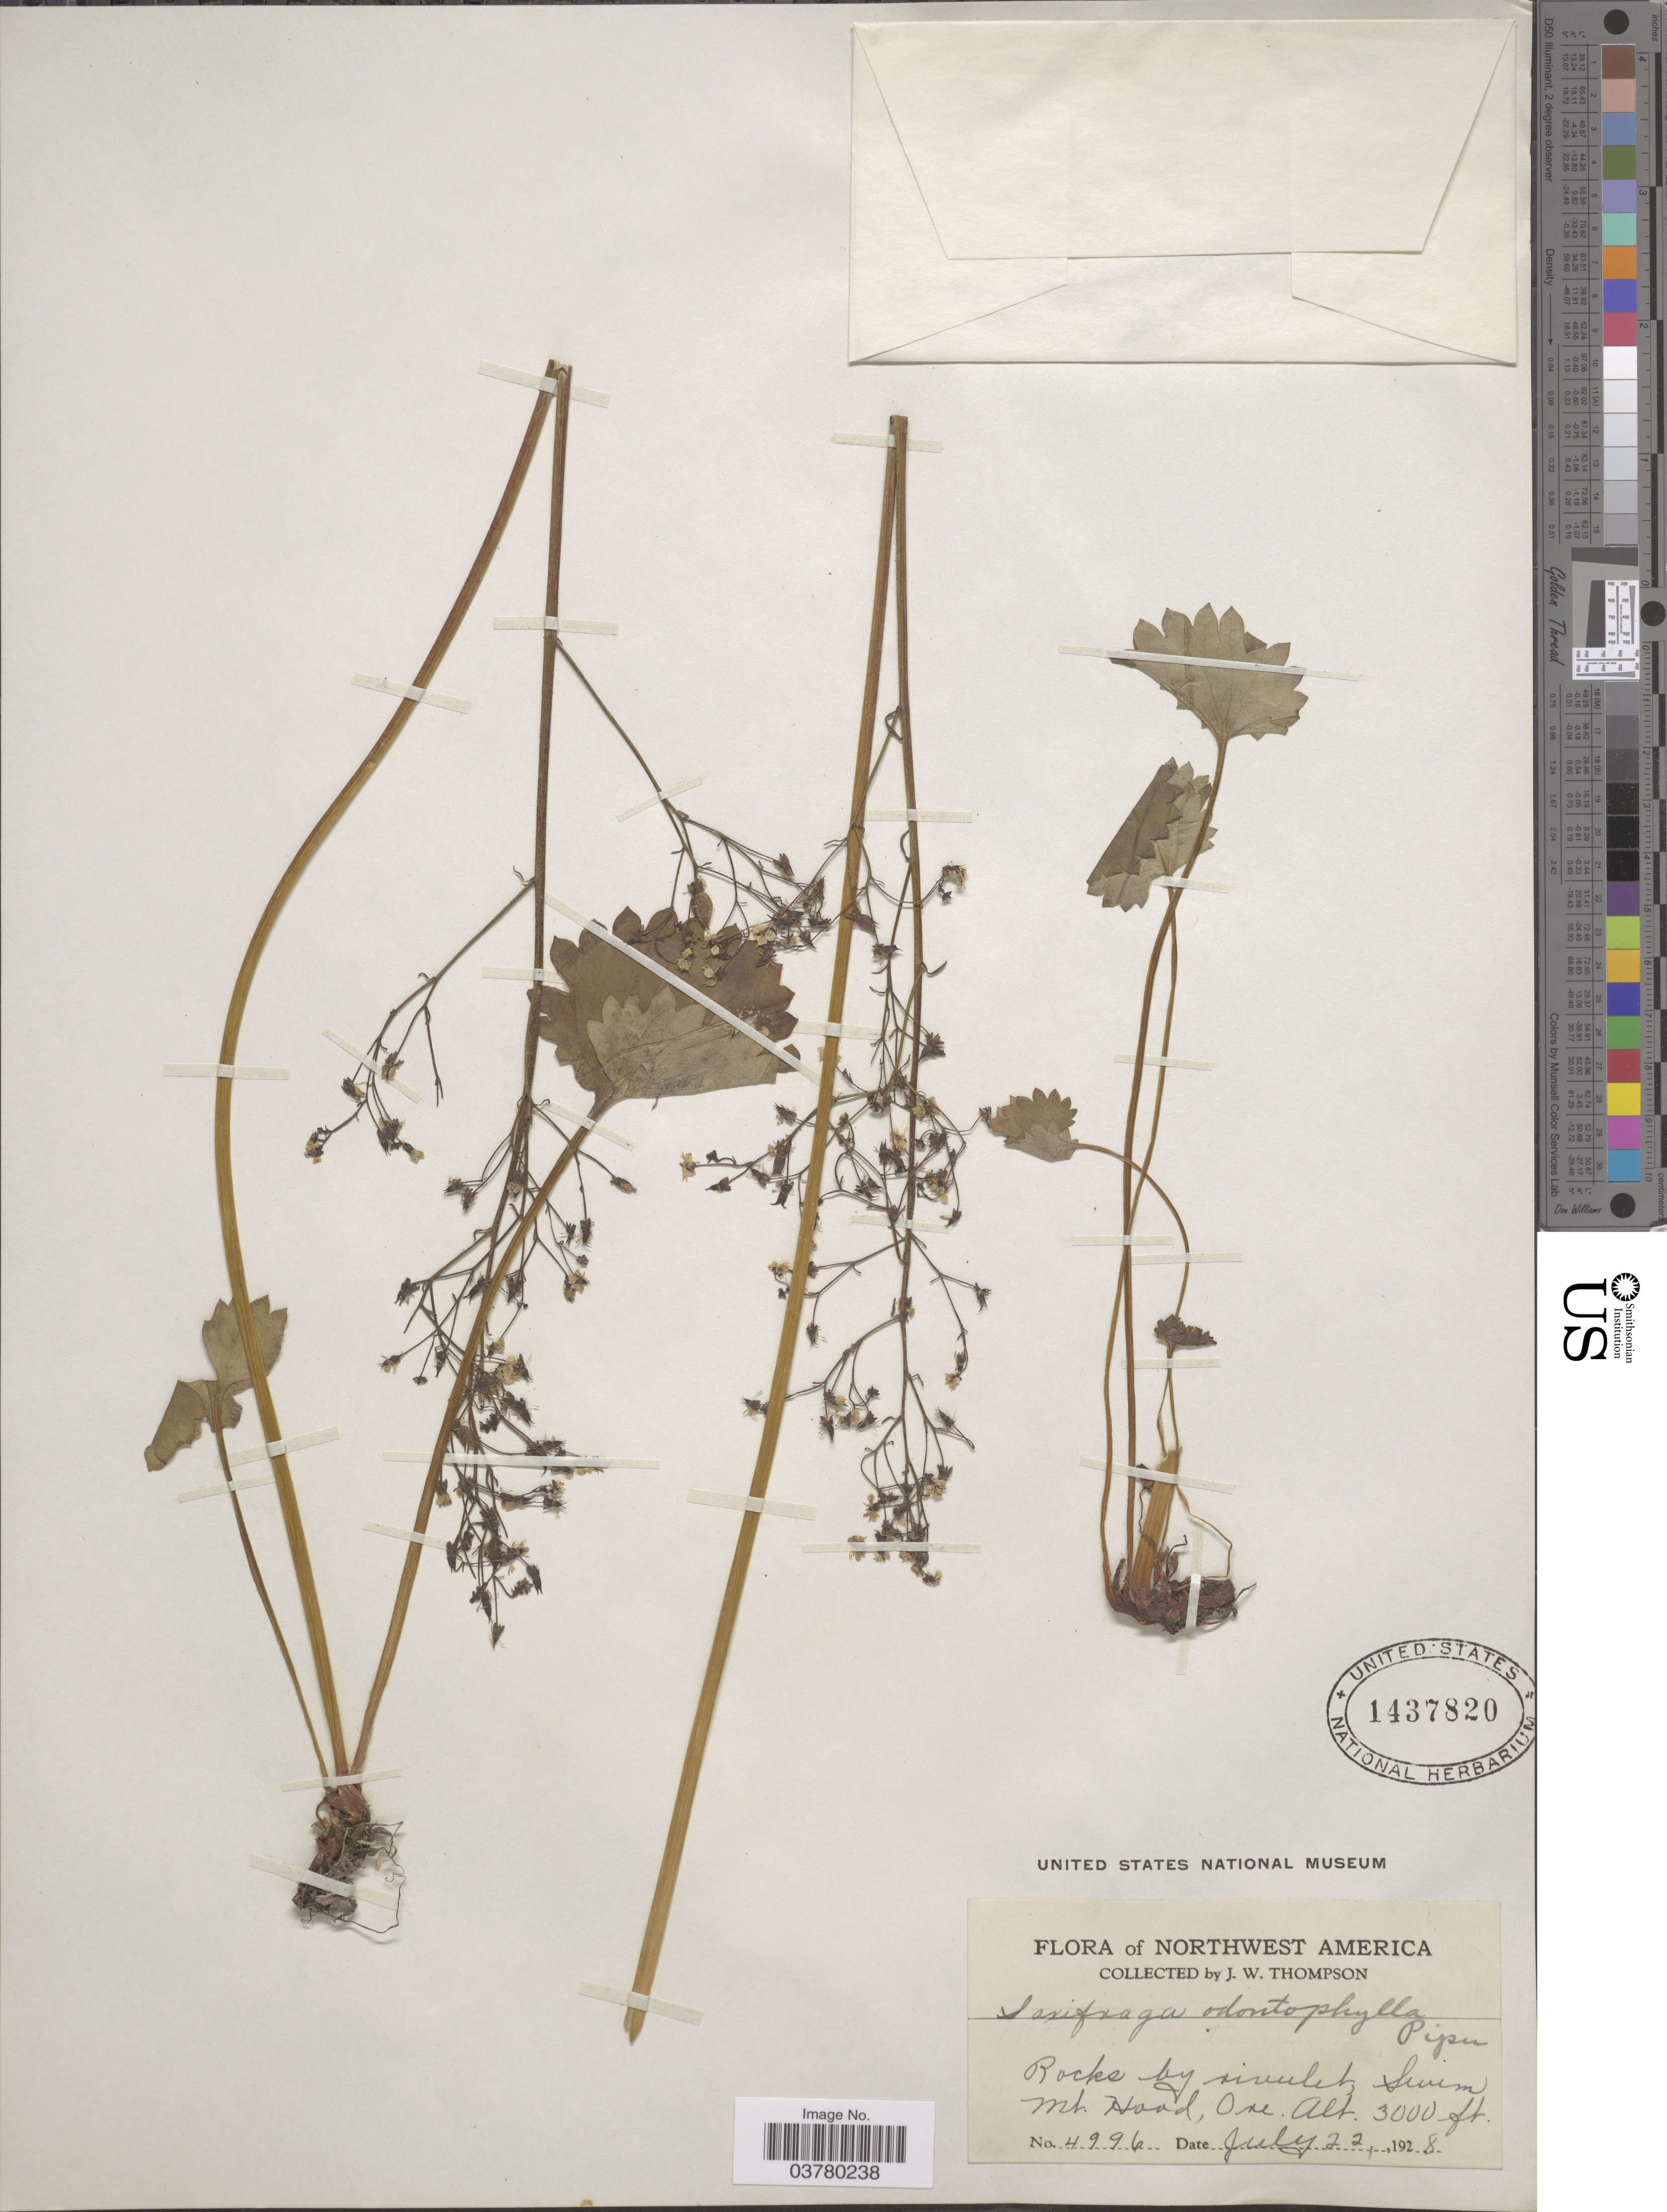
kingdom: Plantae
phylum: Tracheophyta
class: Magnoliopsida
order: Saxifragales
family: Saxifragaceae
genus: Micranthes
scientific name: Micranthes odontoloma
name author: (Piper) A. Heller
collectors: J. Thompson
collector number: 4996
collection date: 1928-07-22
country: United States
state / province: Oregon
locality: Northwest America. Rocks by rivulet Swim Mt. Hood.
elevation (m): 914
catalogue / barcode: US 1437820